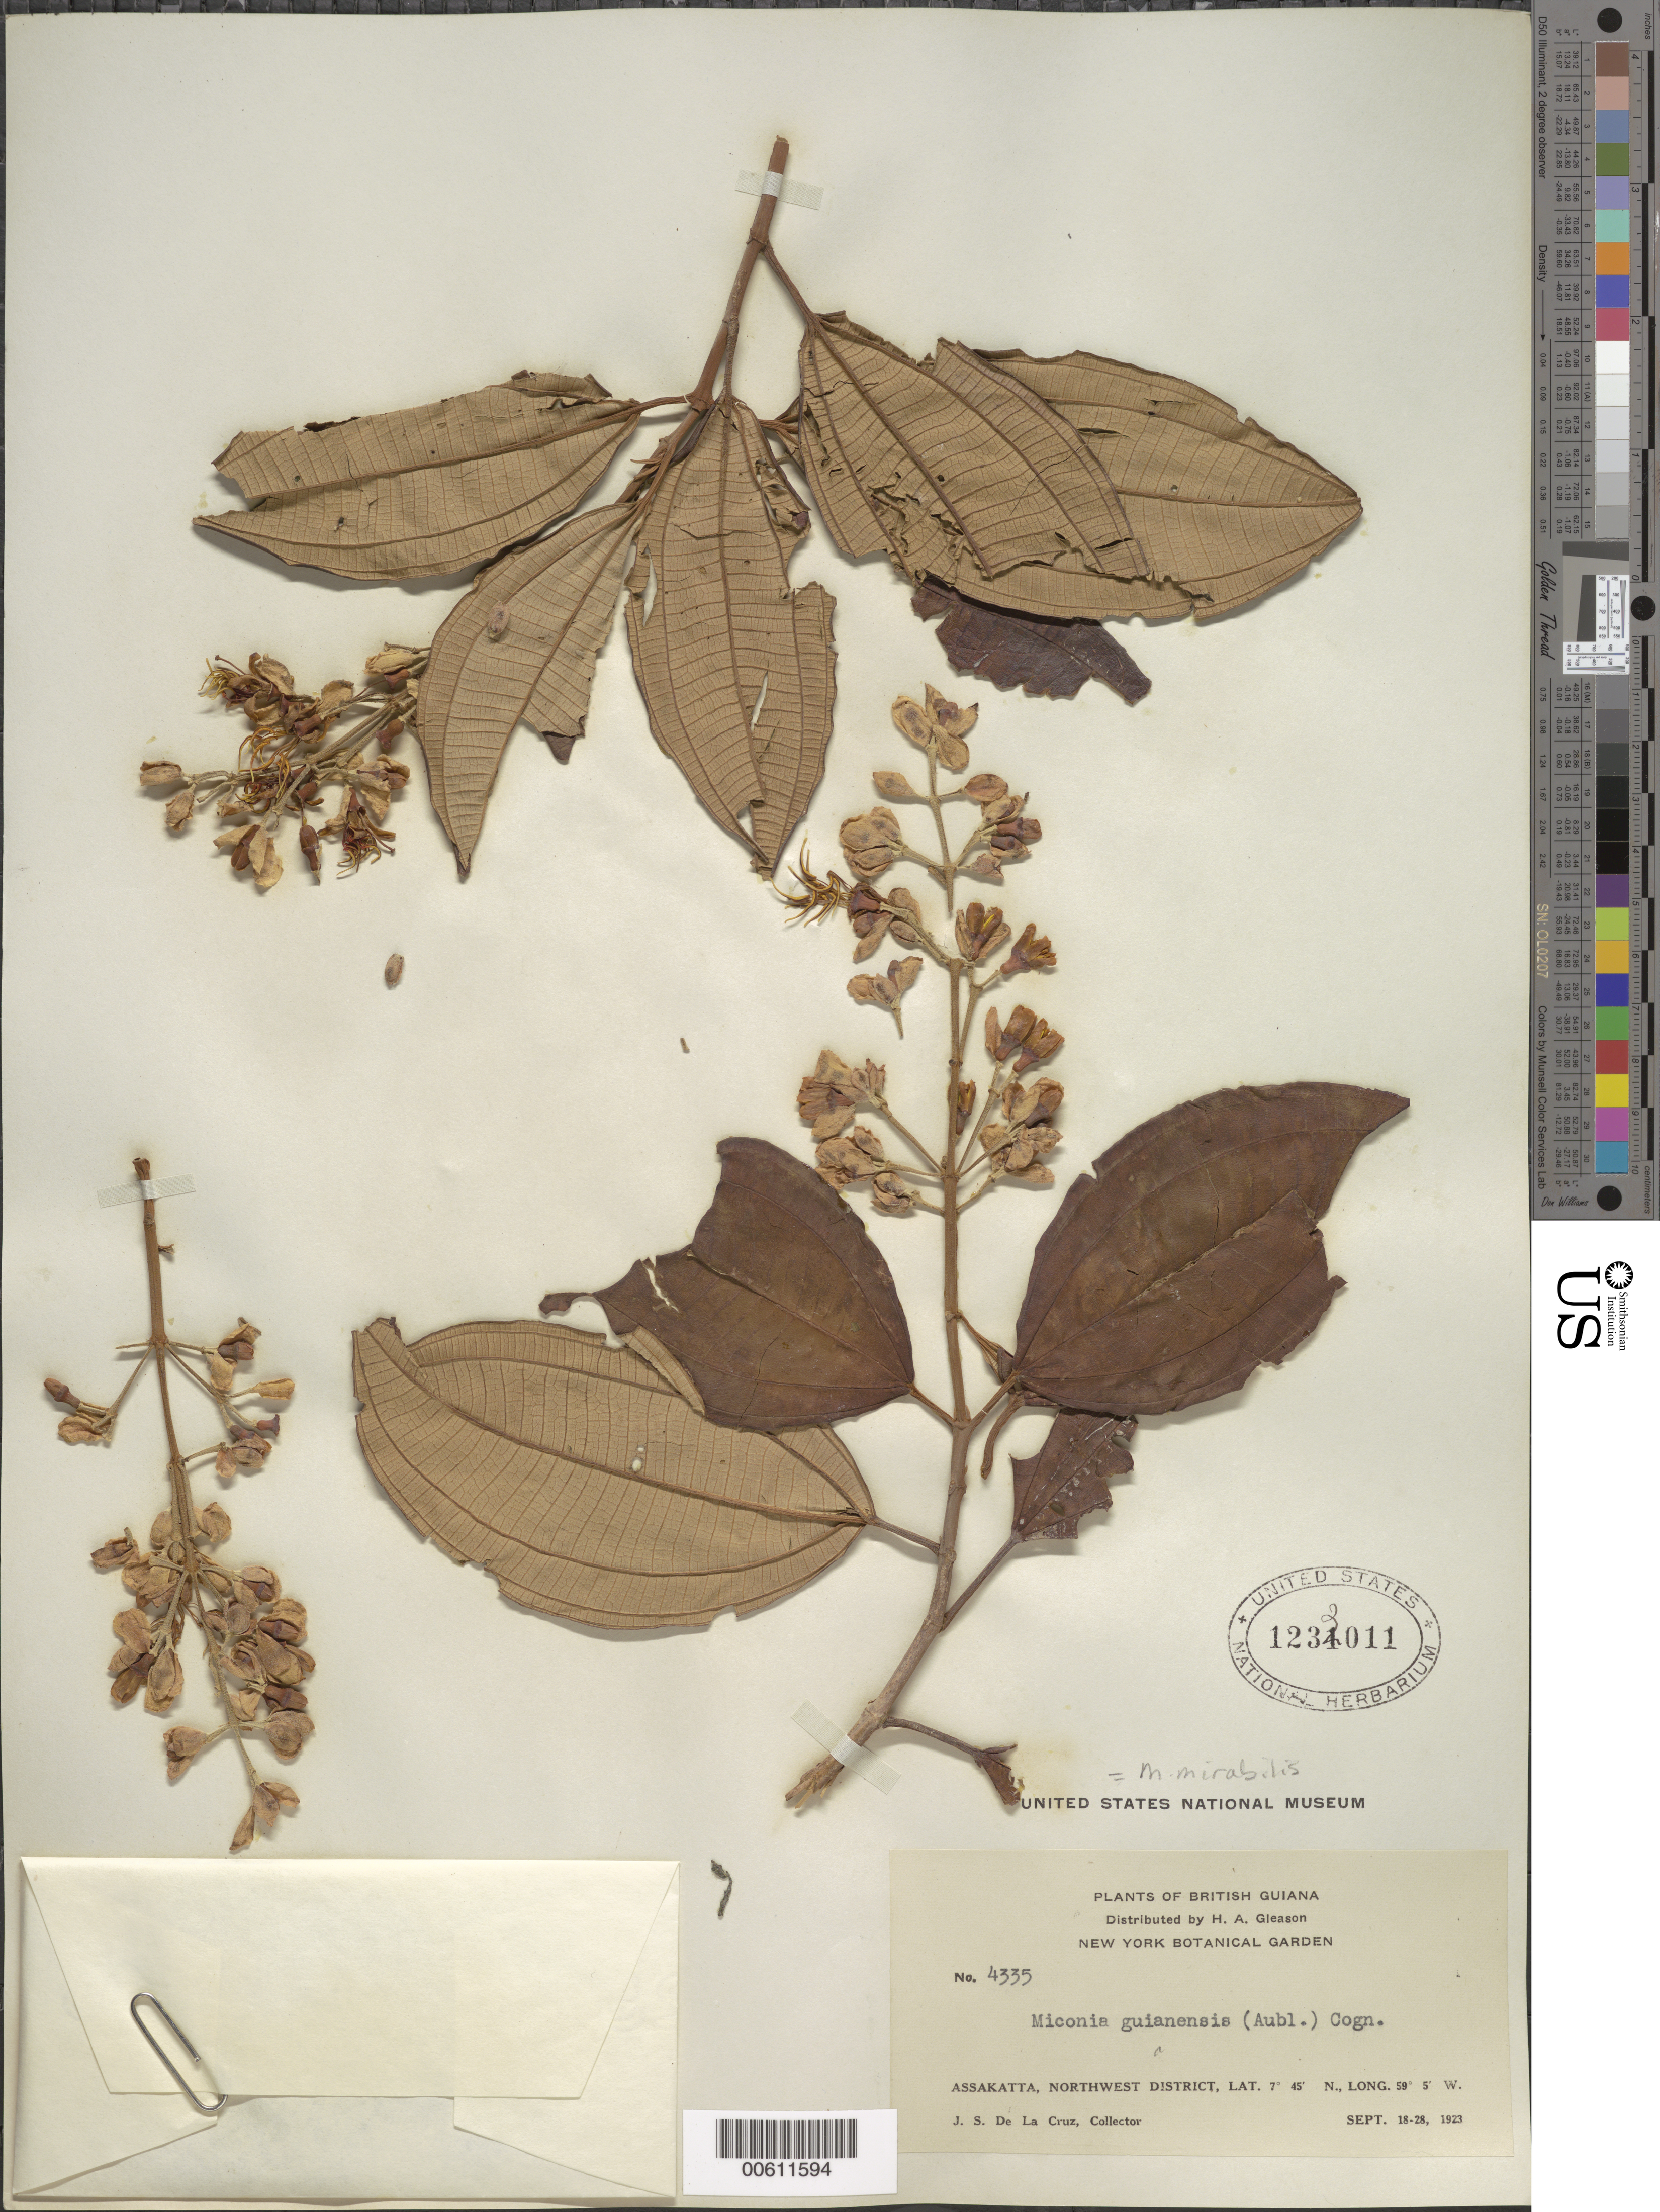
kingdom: Plantae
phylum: Tracheophyta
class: Magnoliopsida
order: Myrtales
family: Melastomataceae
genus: Miconia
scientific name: Miconia mirabilis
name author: (Aubl.) L.O. Williams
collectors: J. S. de la Cruz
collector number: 4335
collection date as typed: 18-Sep-23 to 28-Sep-23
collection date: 1923-09-18/1923-09-28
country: Guyana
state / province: Barima-Waini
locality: Assakatta, NW District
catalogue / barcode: US 1232011